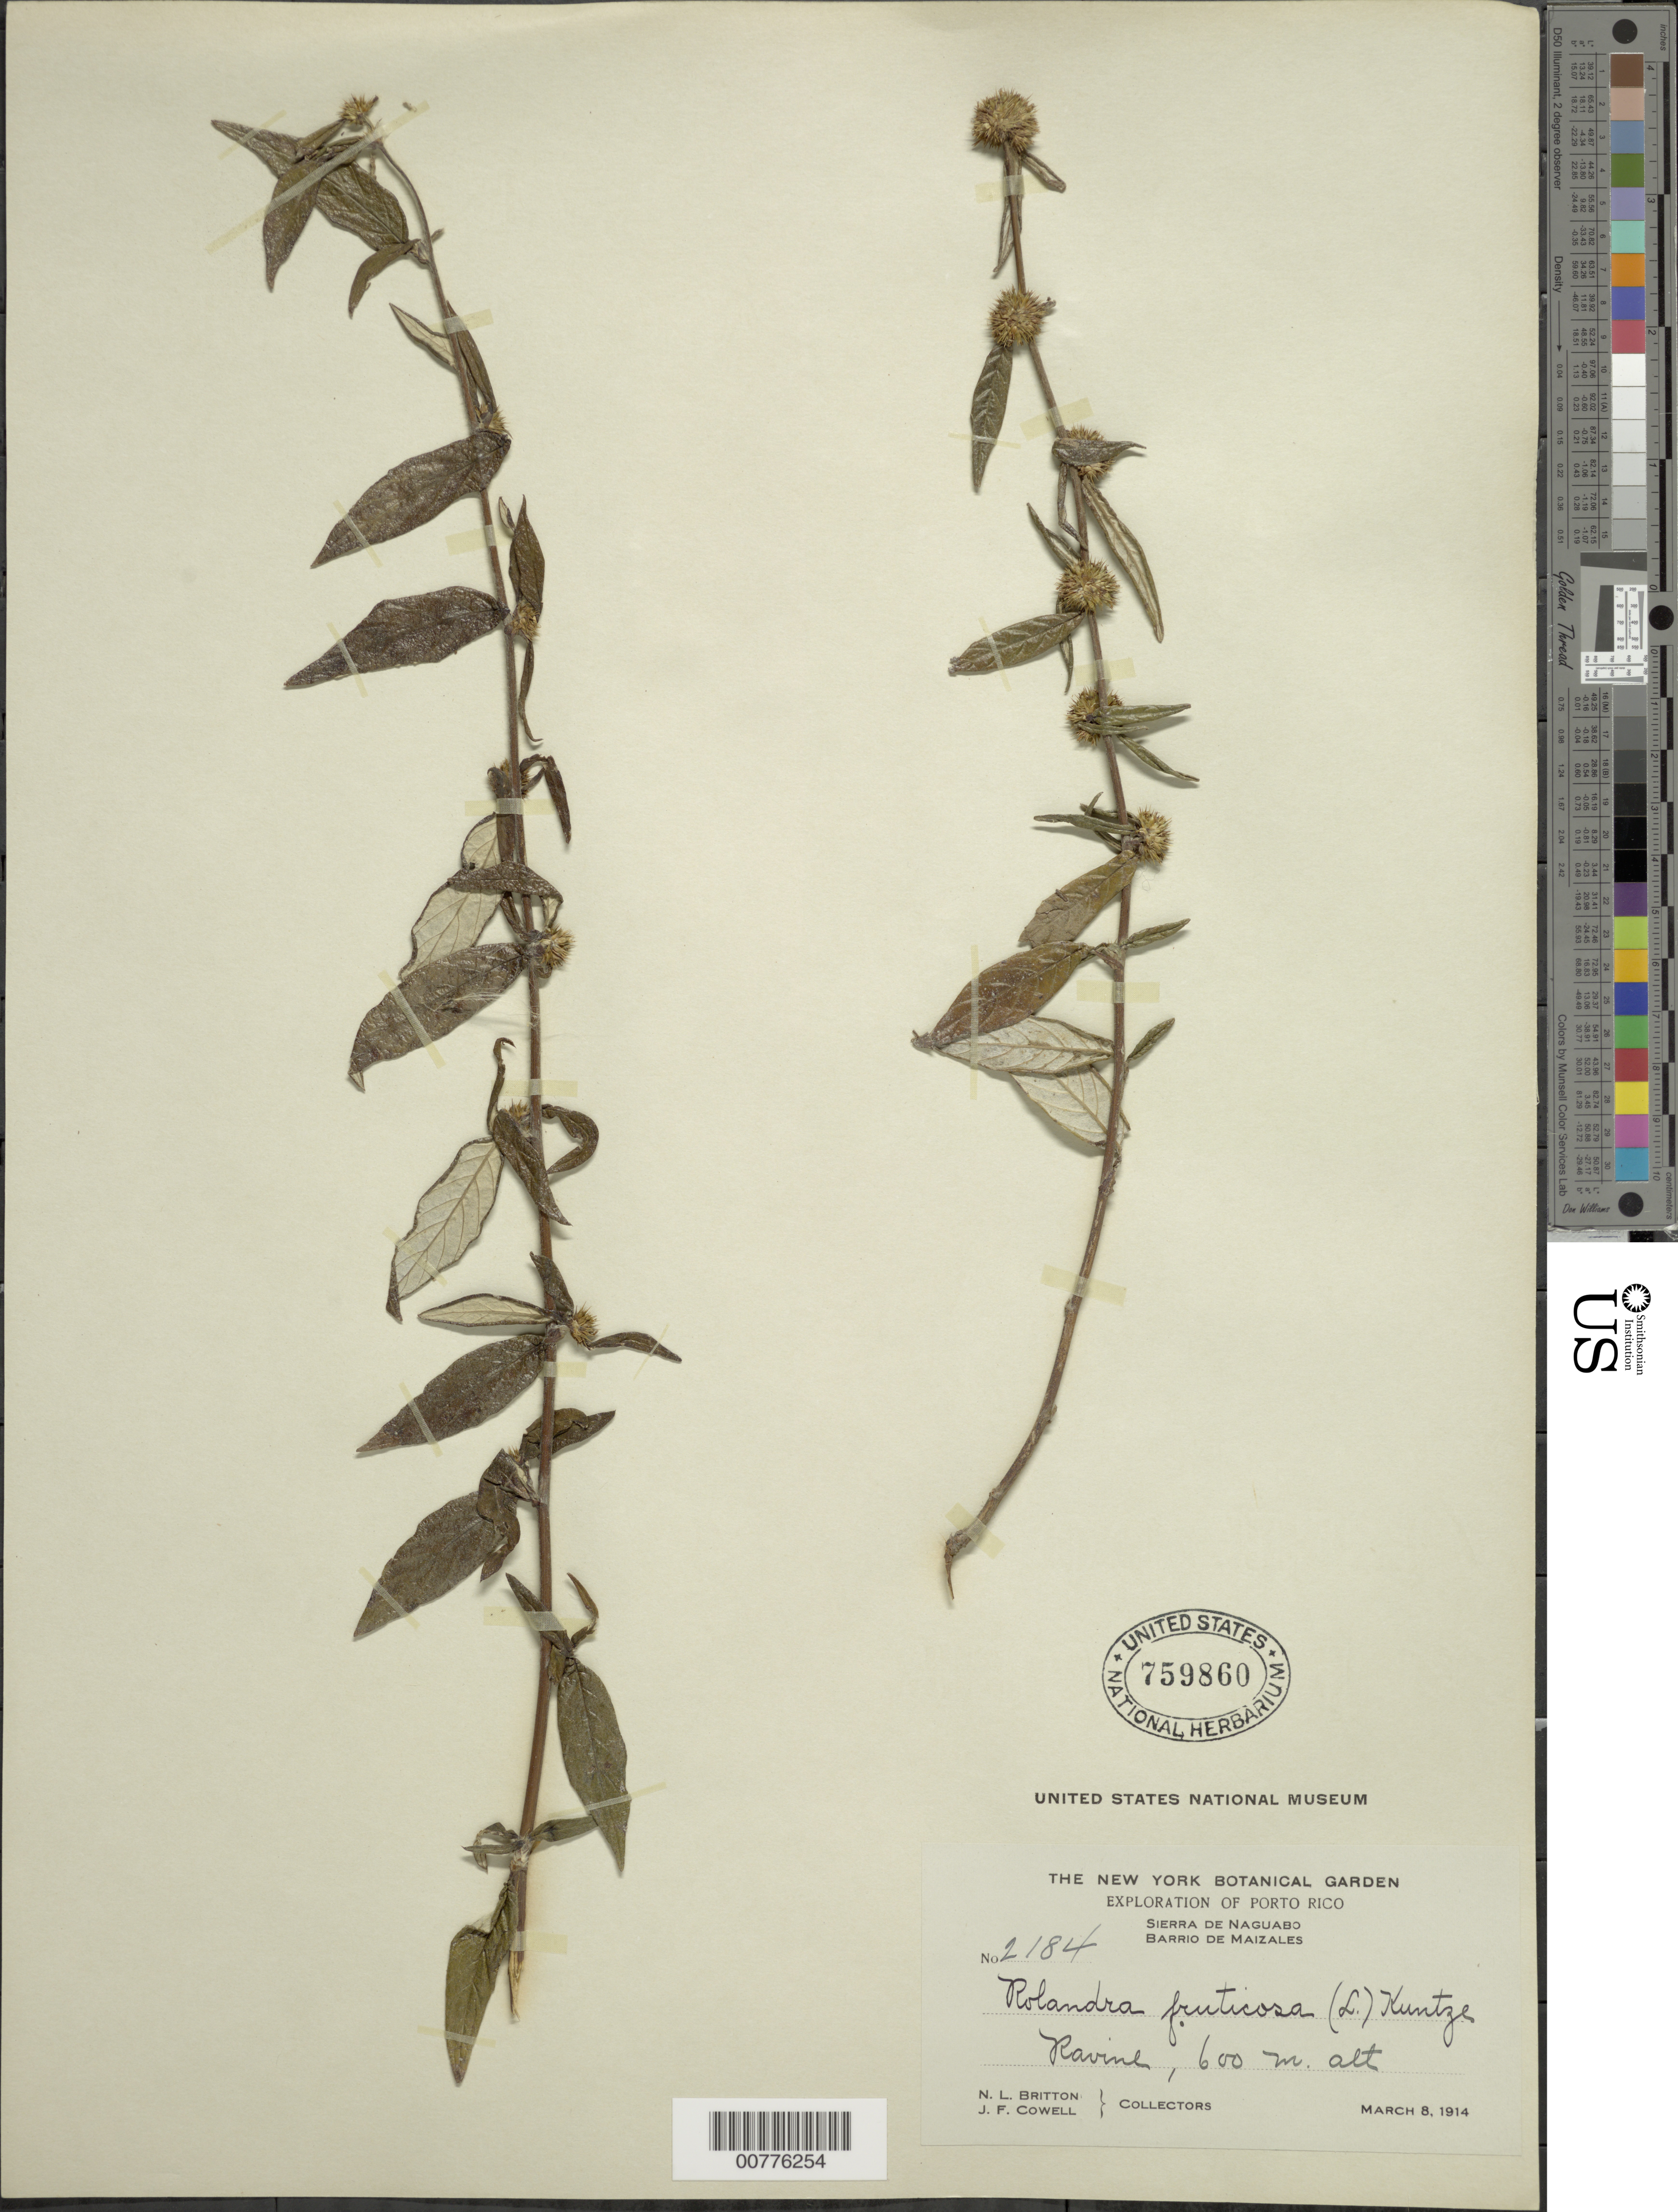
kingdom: Plantae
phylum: Tracheophyta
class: Magnoliopsida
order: Asterales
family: Asteraceae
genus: Rolandra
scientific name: Rolandra fruticosa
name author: (L.) Kuntze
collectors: N. Britton & J. F. Cowell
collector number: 2184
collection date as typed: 08 Mar 1914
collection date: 1914-03-08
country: Puerto Rico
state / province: Naguabo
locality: Sierra de Naguabo, Barrio de Maizales. Ravine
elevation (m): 600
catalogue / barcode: US 759860